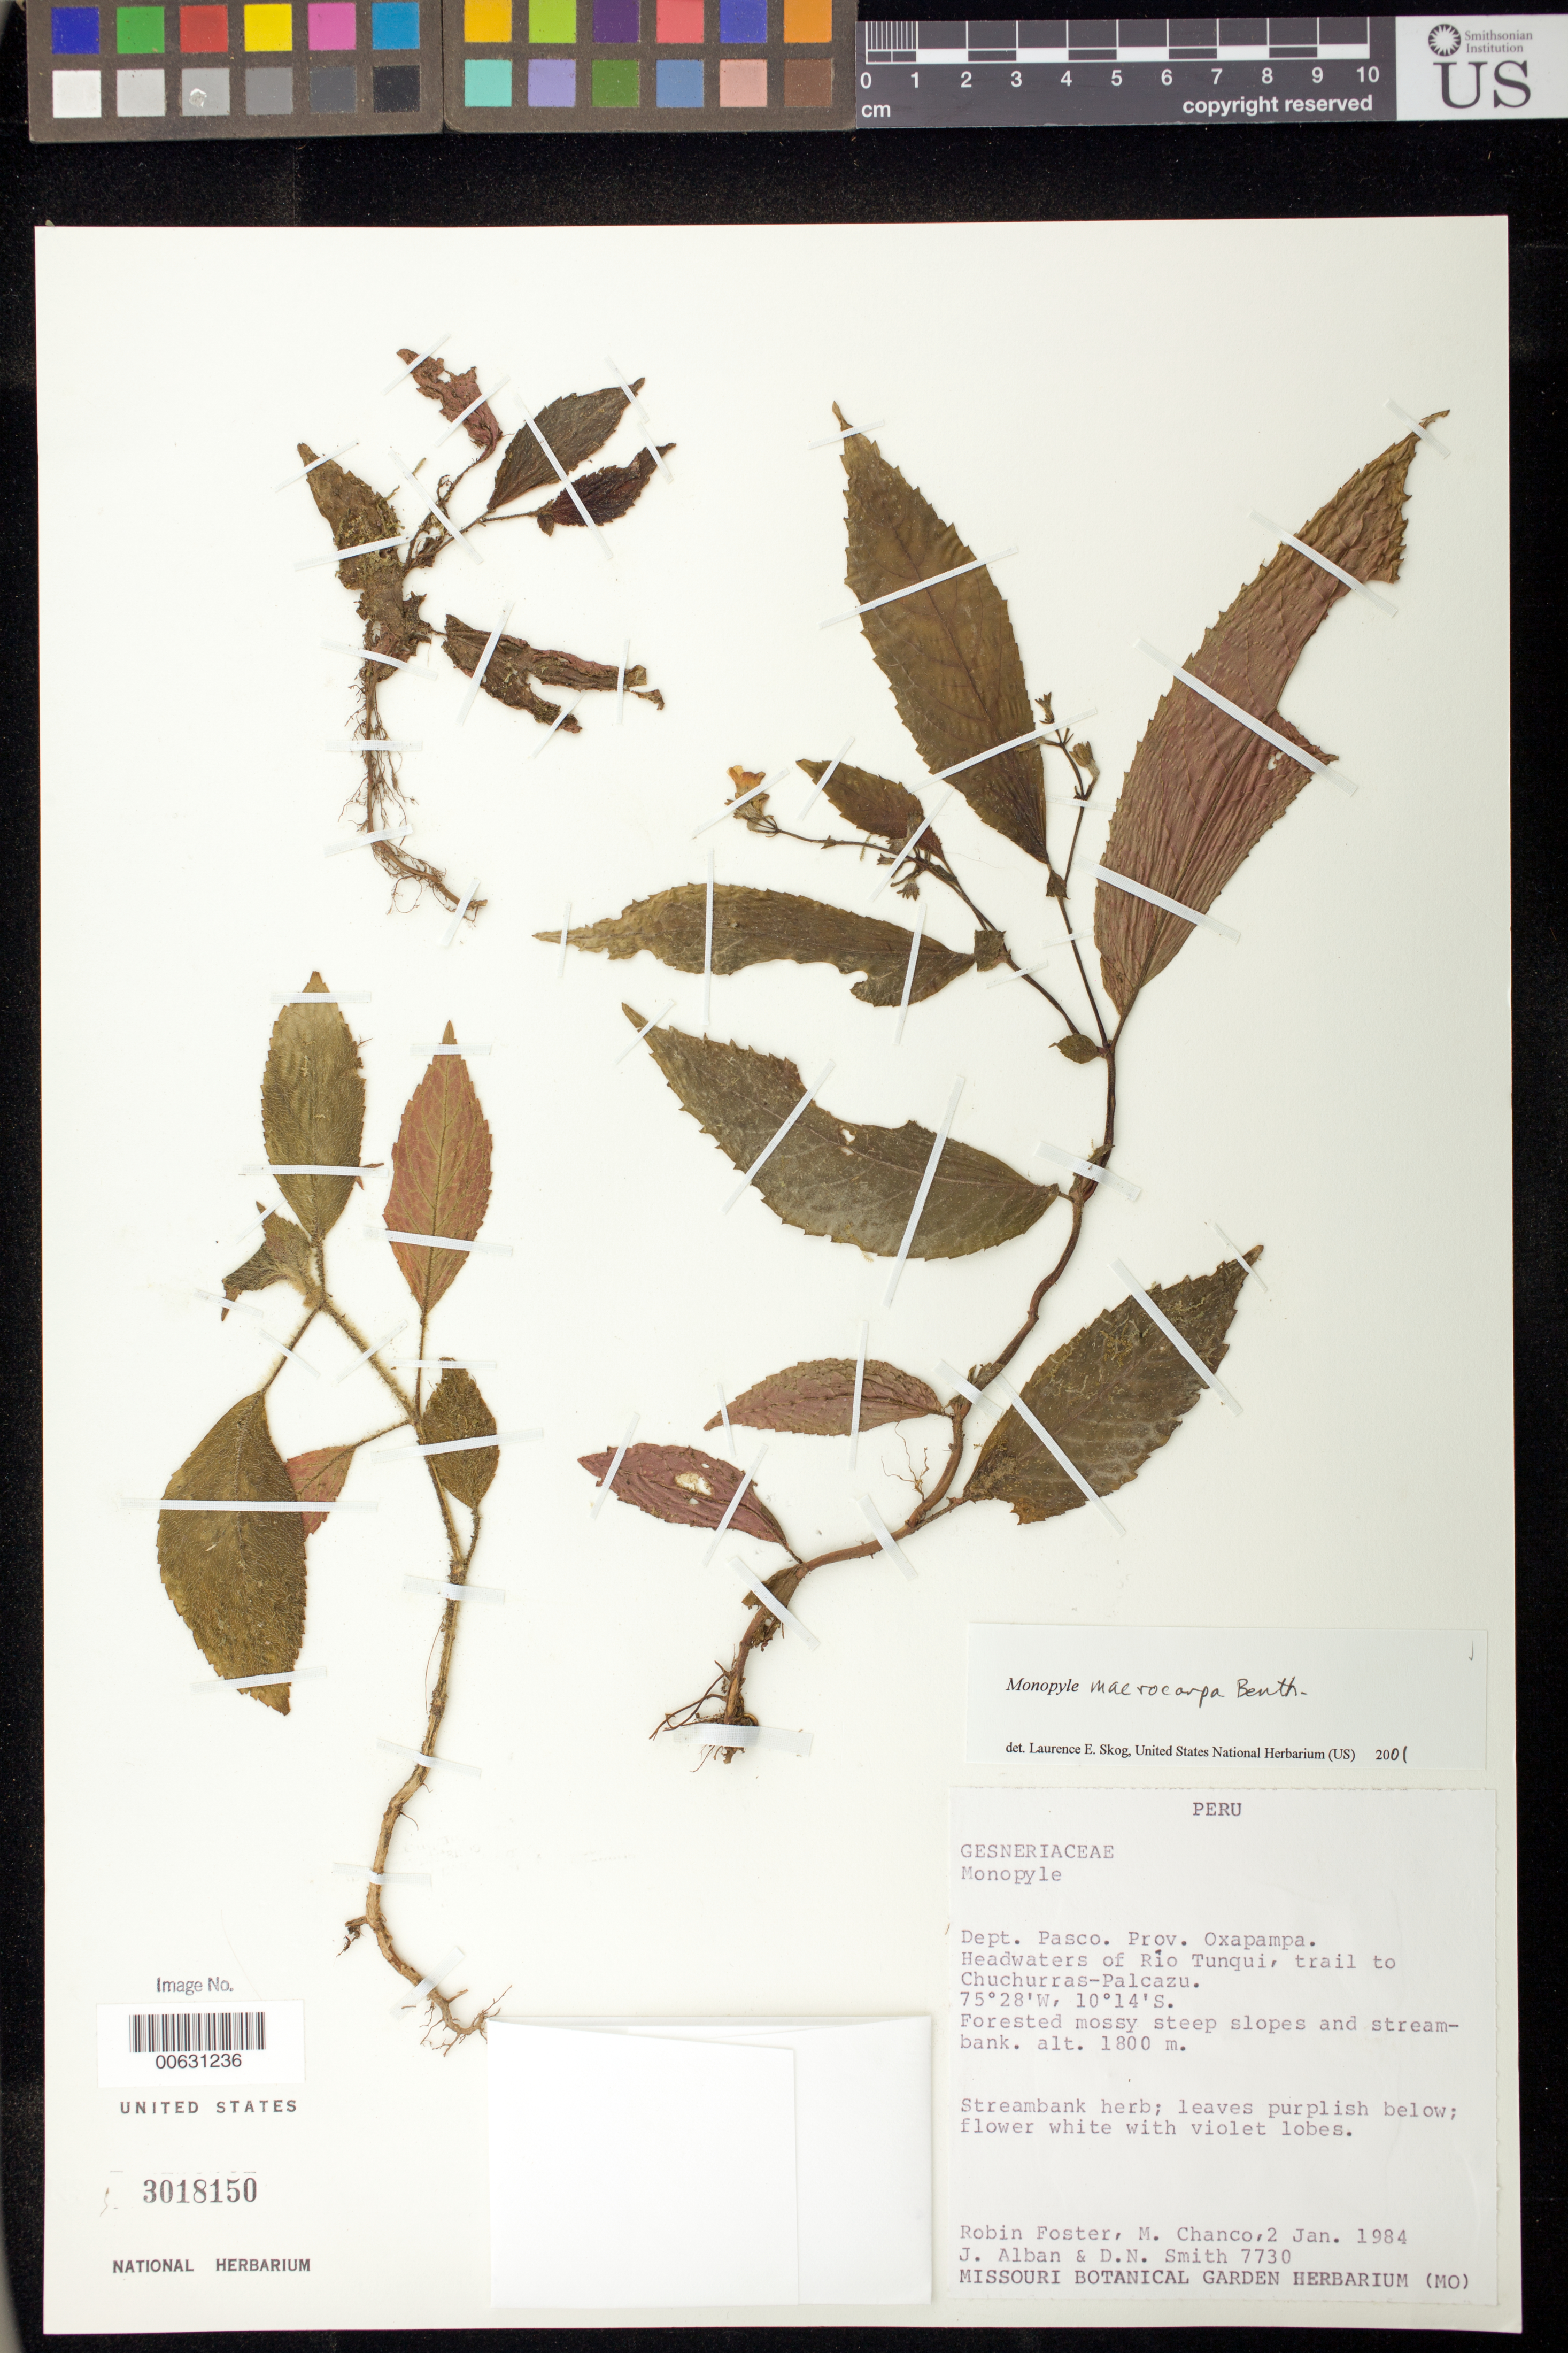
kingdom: Plantae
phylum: Tracheophyta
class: Magnoliopsida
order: Lamiales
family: Gesneriaceae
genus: Monopyle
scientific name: Monopyle macrocarpa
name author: Benth.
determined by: Skog, Laurence E.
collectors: R. Foster, M. Chanco, J. Alban & D. Smith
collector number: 7730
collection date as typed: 02 Jan 1984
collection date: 1984-01-02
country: Peru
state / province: Pasco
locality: Prov. Oxapampa, headwaters of Río Tunqui, trail to Chuchurras - Palcazu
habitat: Forested mossy steep slopes and streambank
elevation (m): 1800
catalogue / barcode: US 3018150